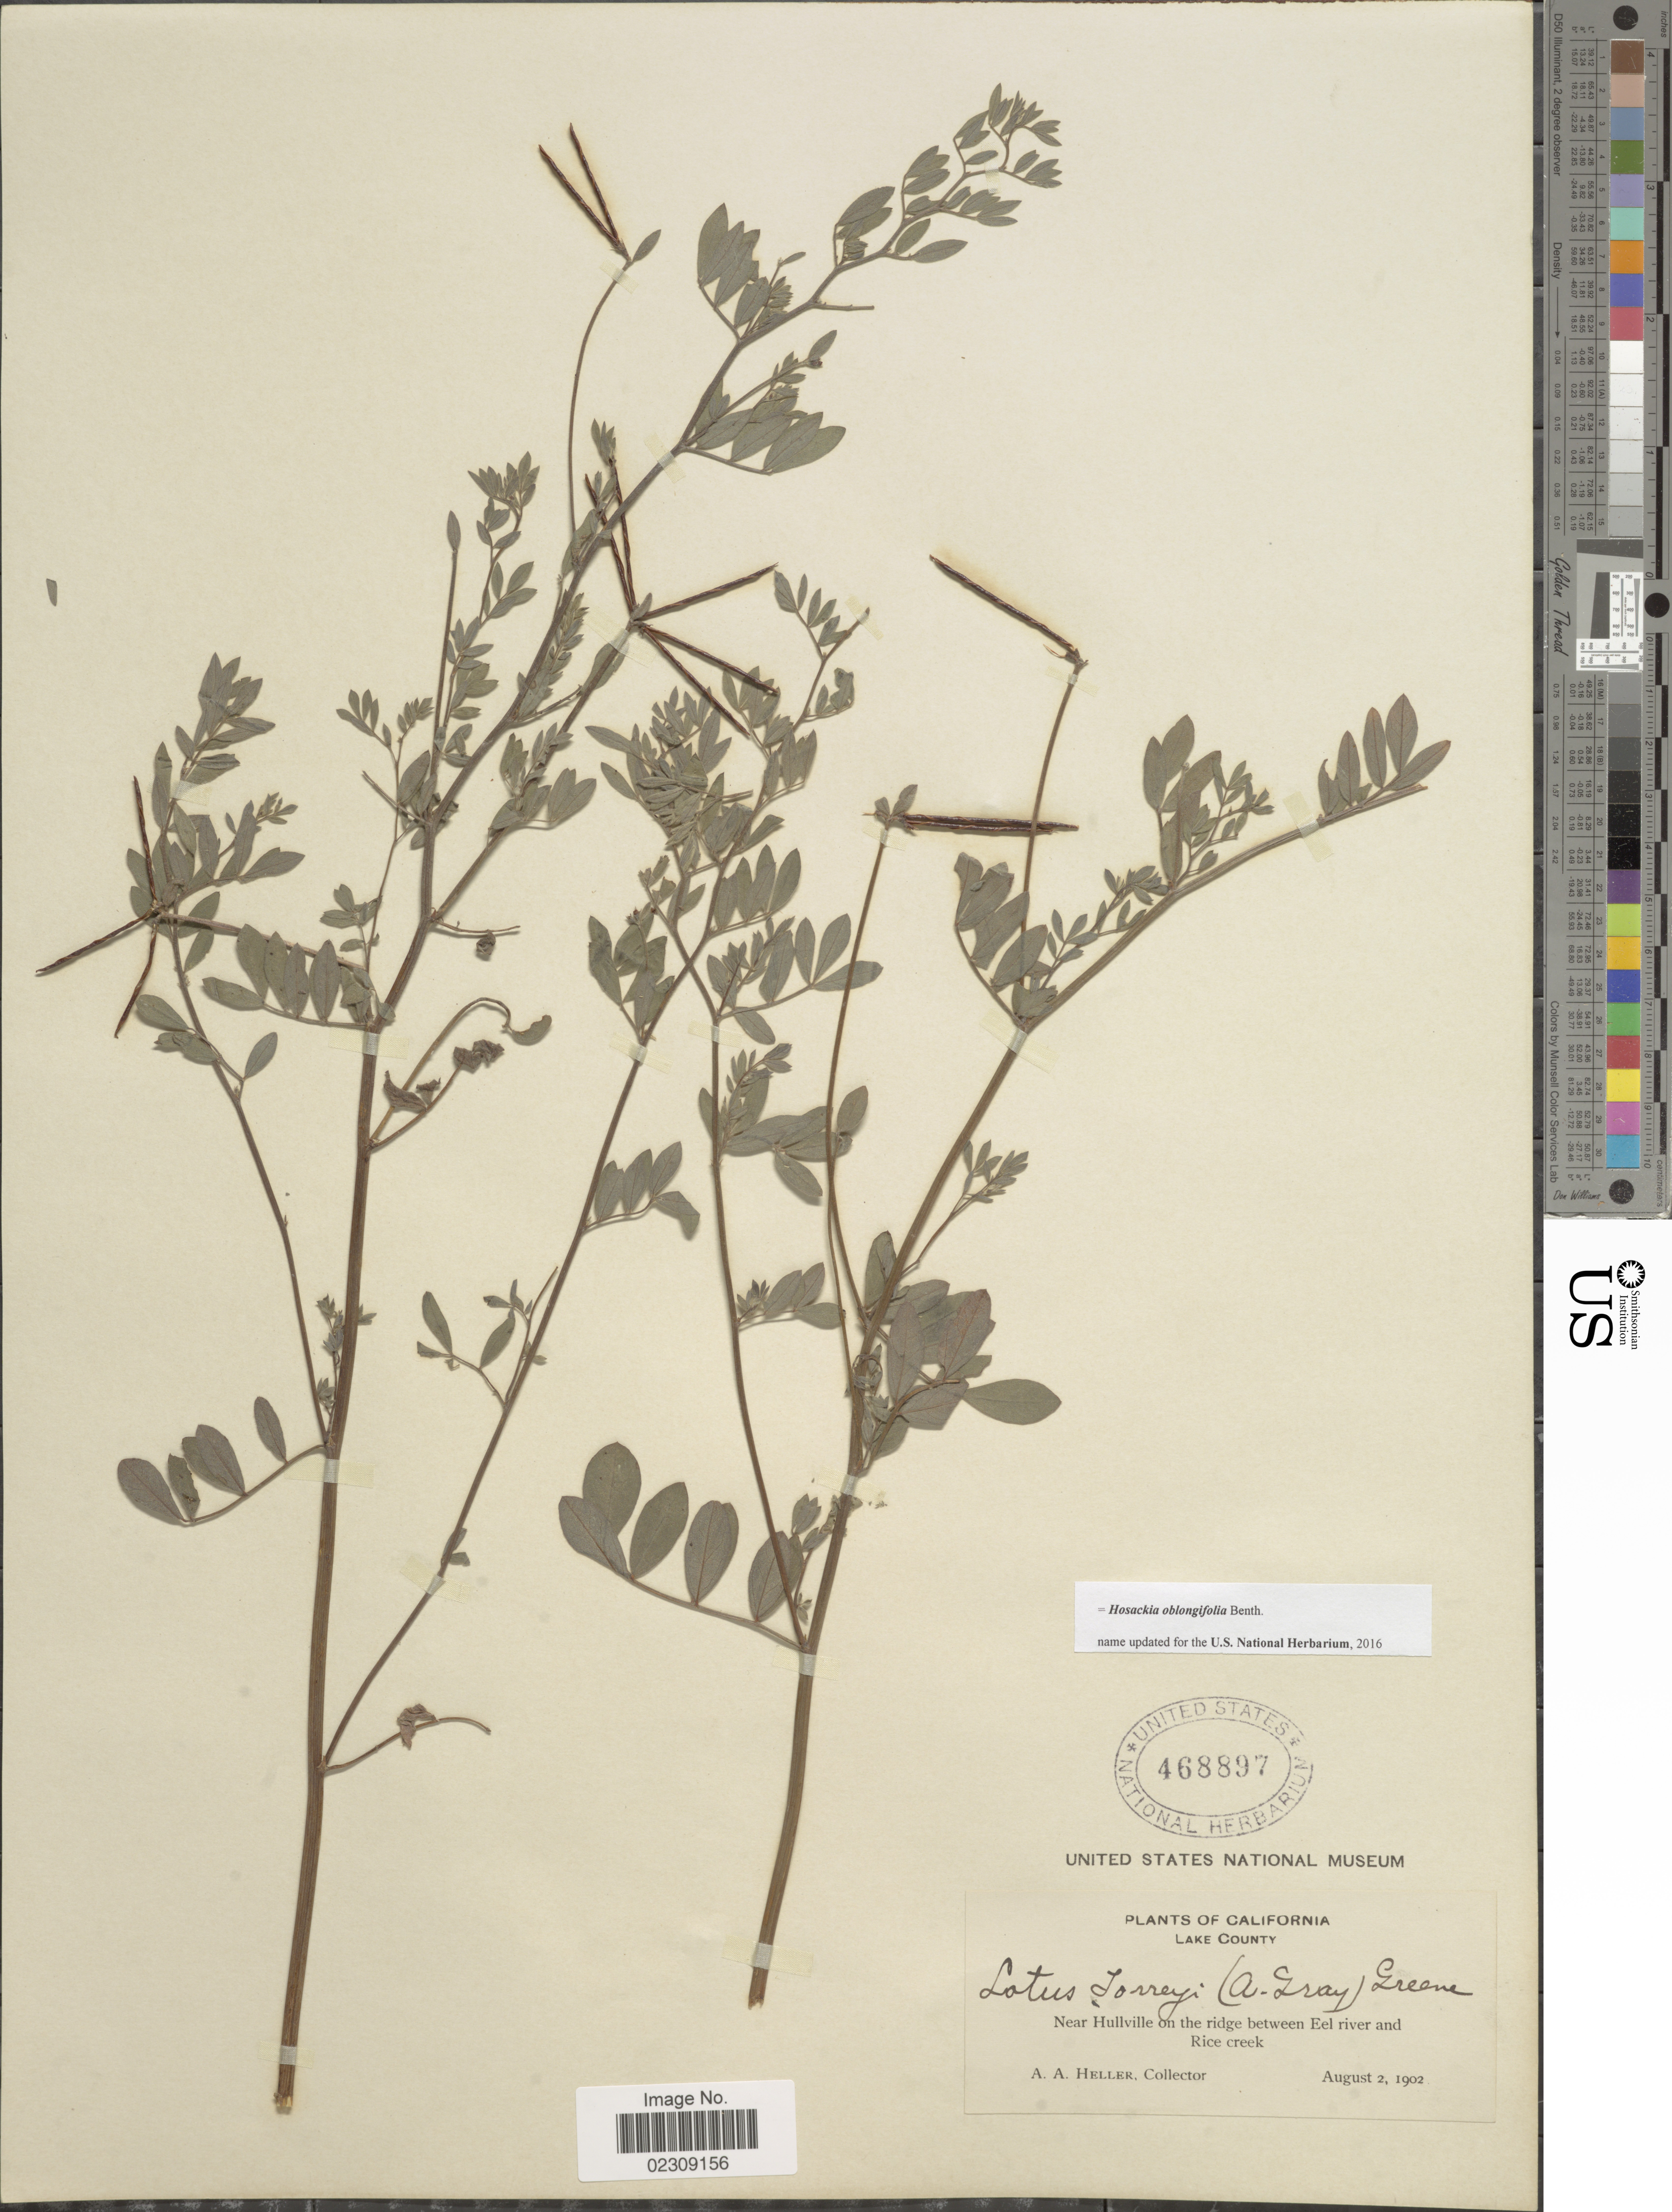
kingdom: Plantae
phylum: Tracheophyta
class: Magnoliopsida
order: Fabales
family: Fabaceae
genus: Hosackia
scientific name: Hosackia oblongifolia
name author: Benth.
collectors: A. A. Heller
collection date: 1902-08-02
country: United States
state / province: California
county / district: Lake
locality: Lake County, Near Hullville on the ridge between Eel river and Rice creek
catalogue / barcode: US 468897